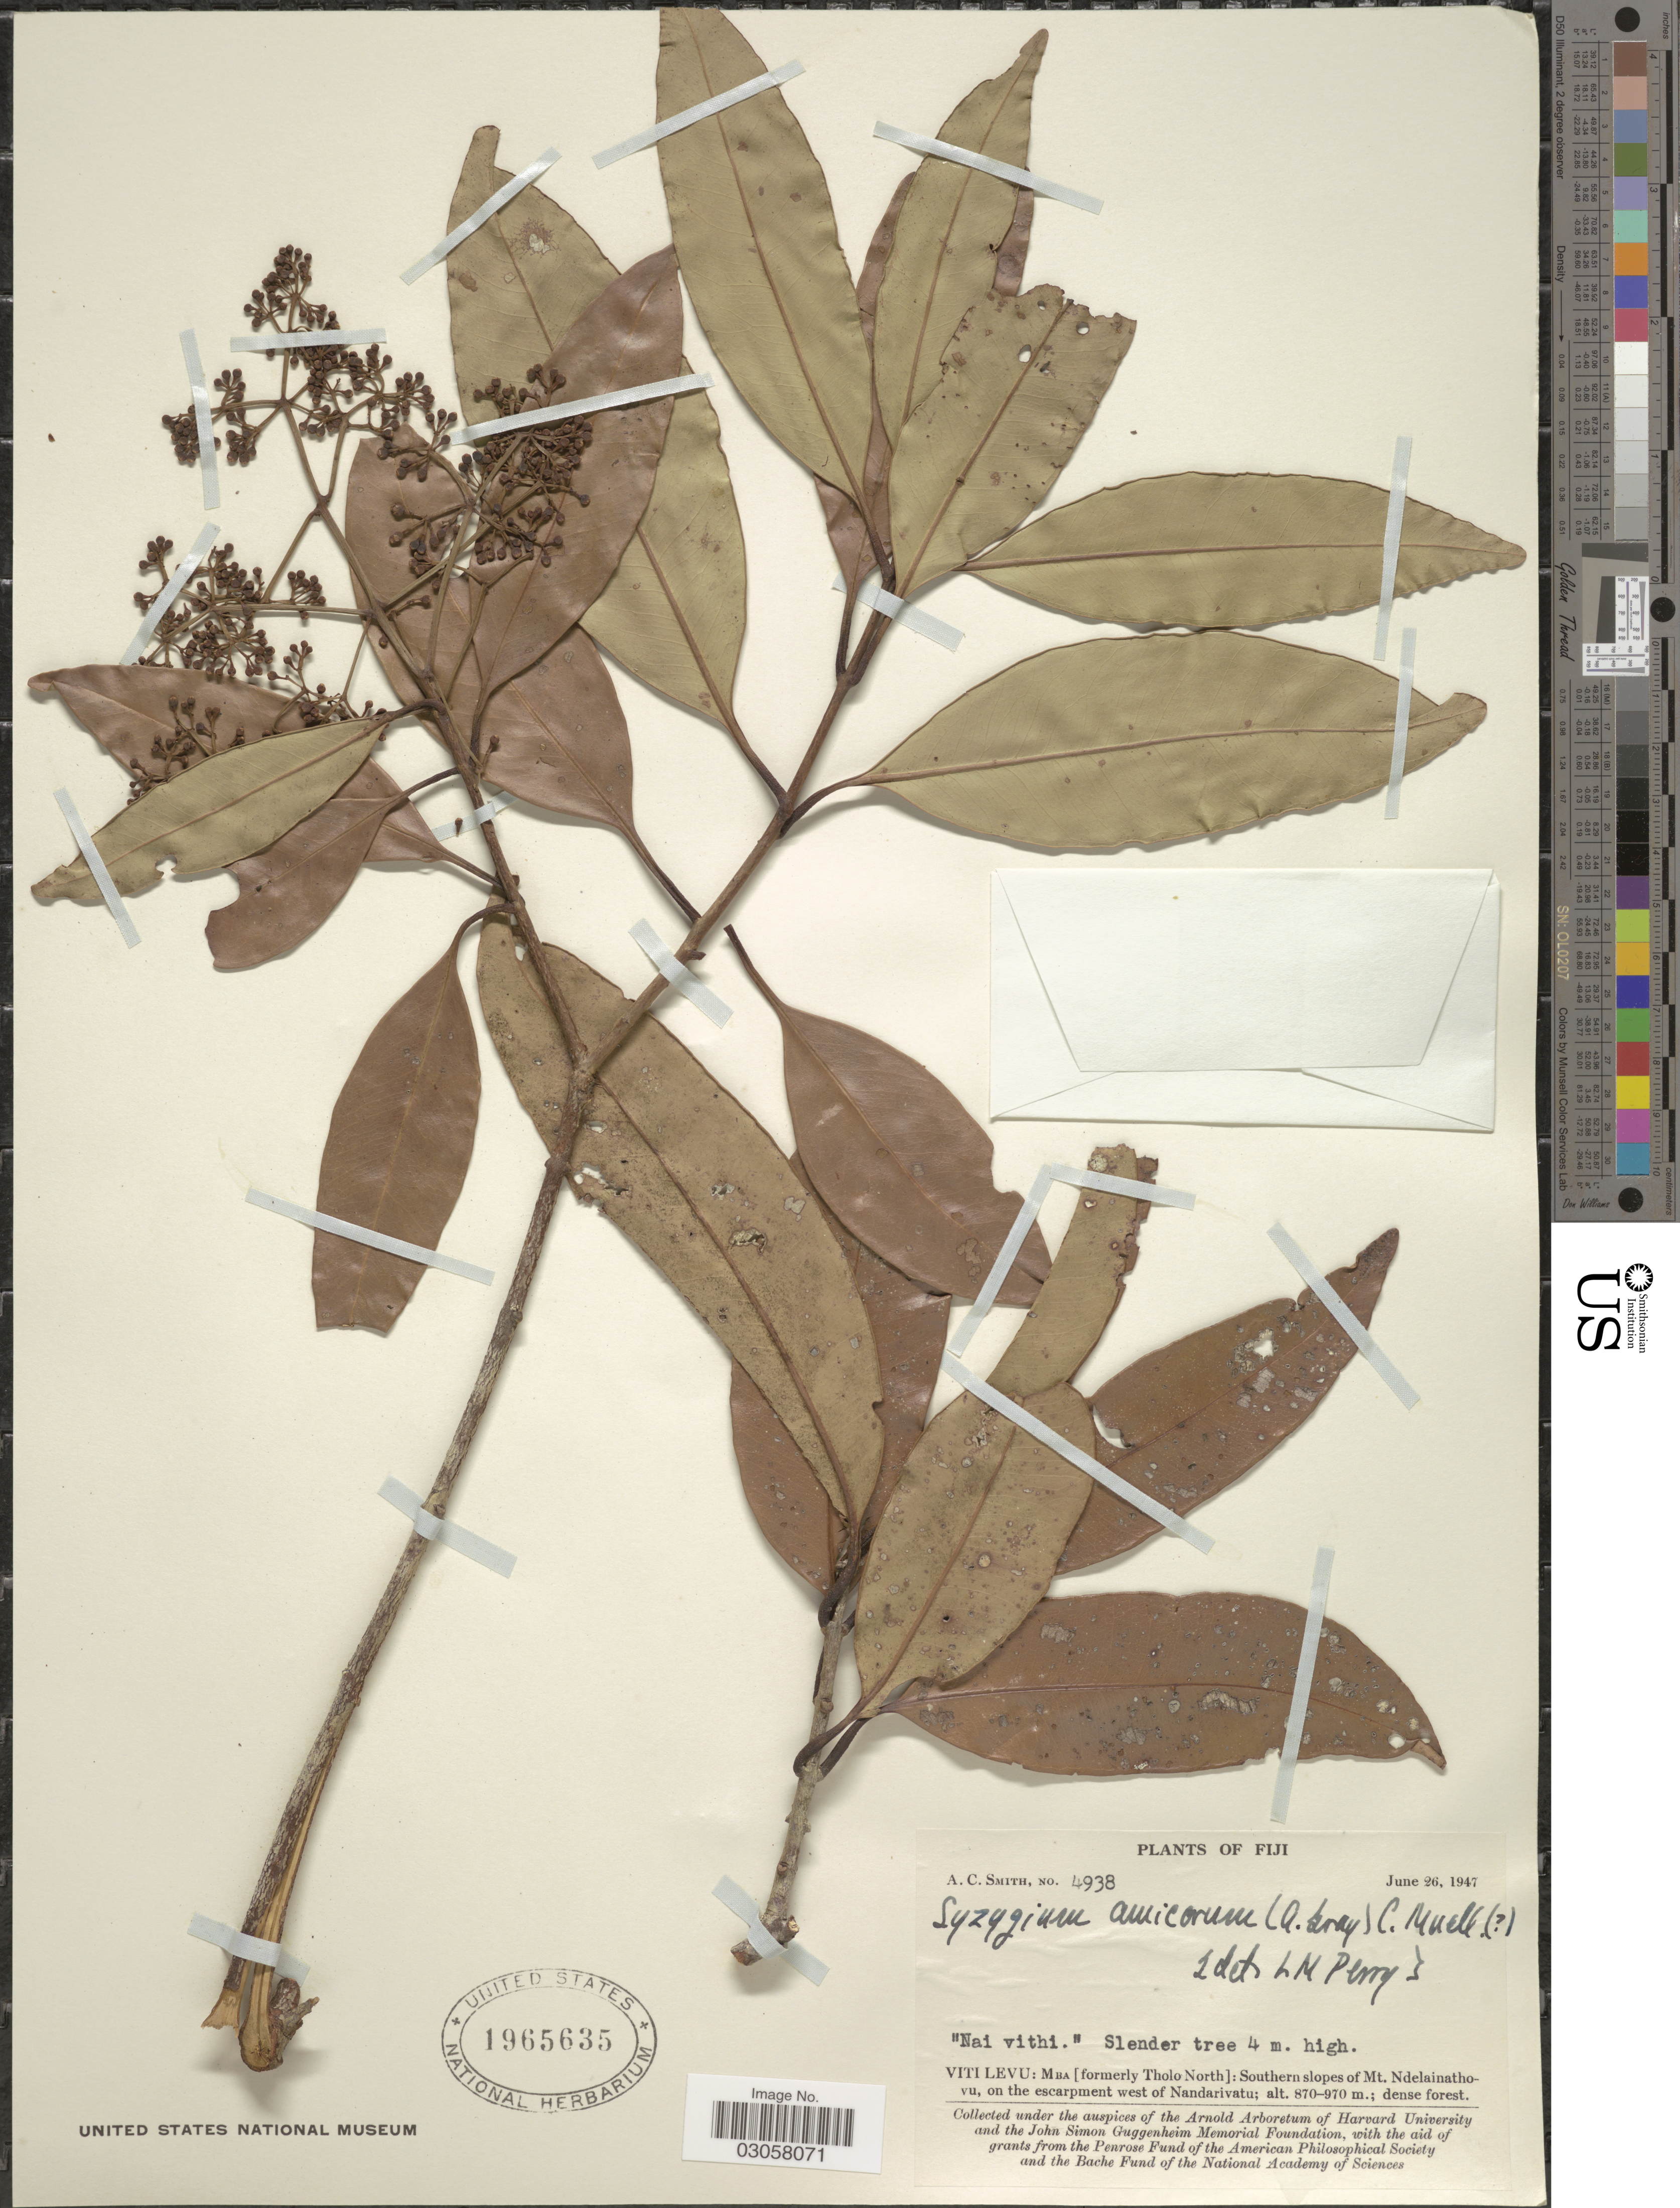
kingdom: Plantae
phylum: Tracheophyta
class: Magnoliopsida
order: Myrtales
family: Myrtaceae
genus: Syzygium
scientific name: Syzygium amicorum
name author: (A. Gray) K. Müller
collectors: A. C. Smith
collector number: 4938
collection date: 1947-06-26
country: Fiji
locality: Viti Levu: Mba [formerly Tholo North]: Southern slopes of Mt. Ndelainathovu, on the escarpment west of Nandarivatu.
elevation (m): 870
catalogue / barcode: US 1965635